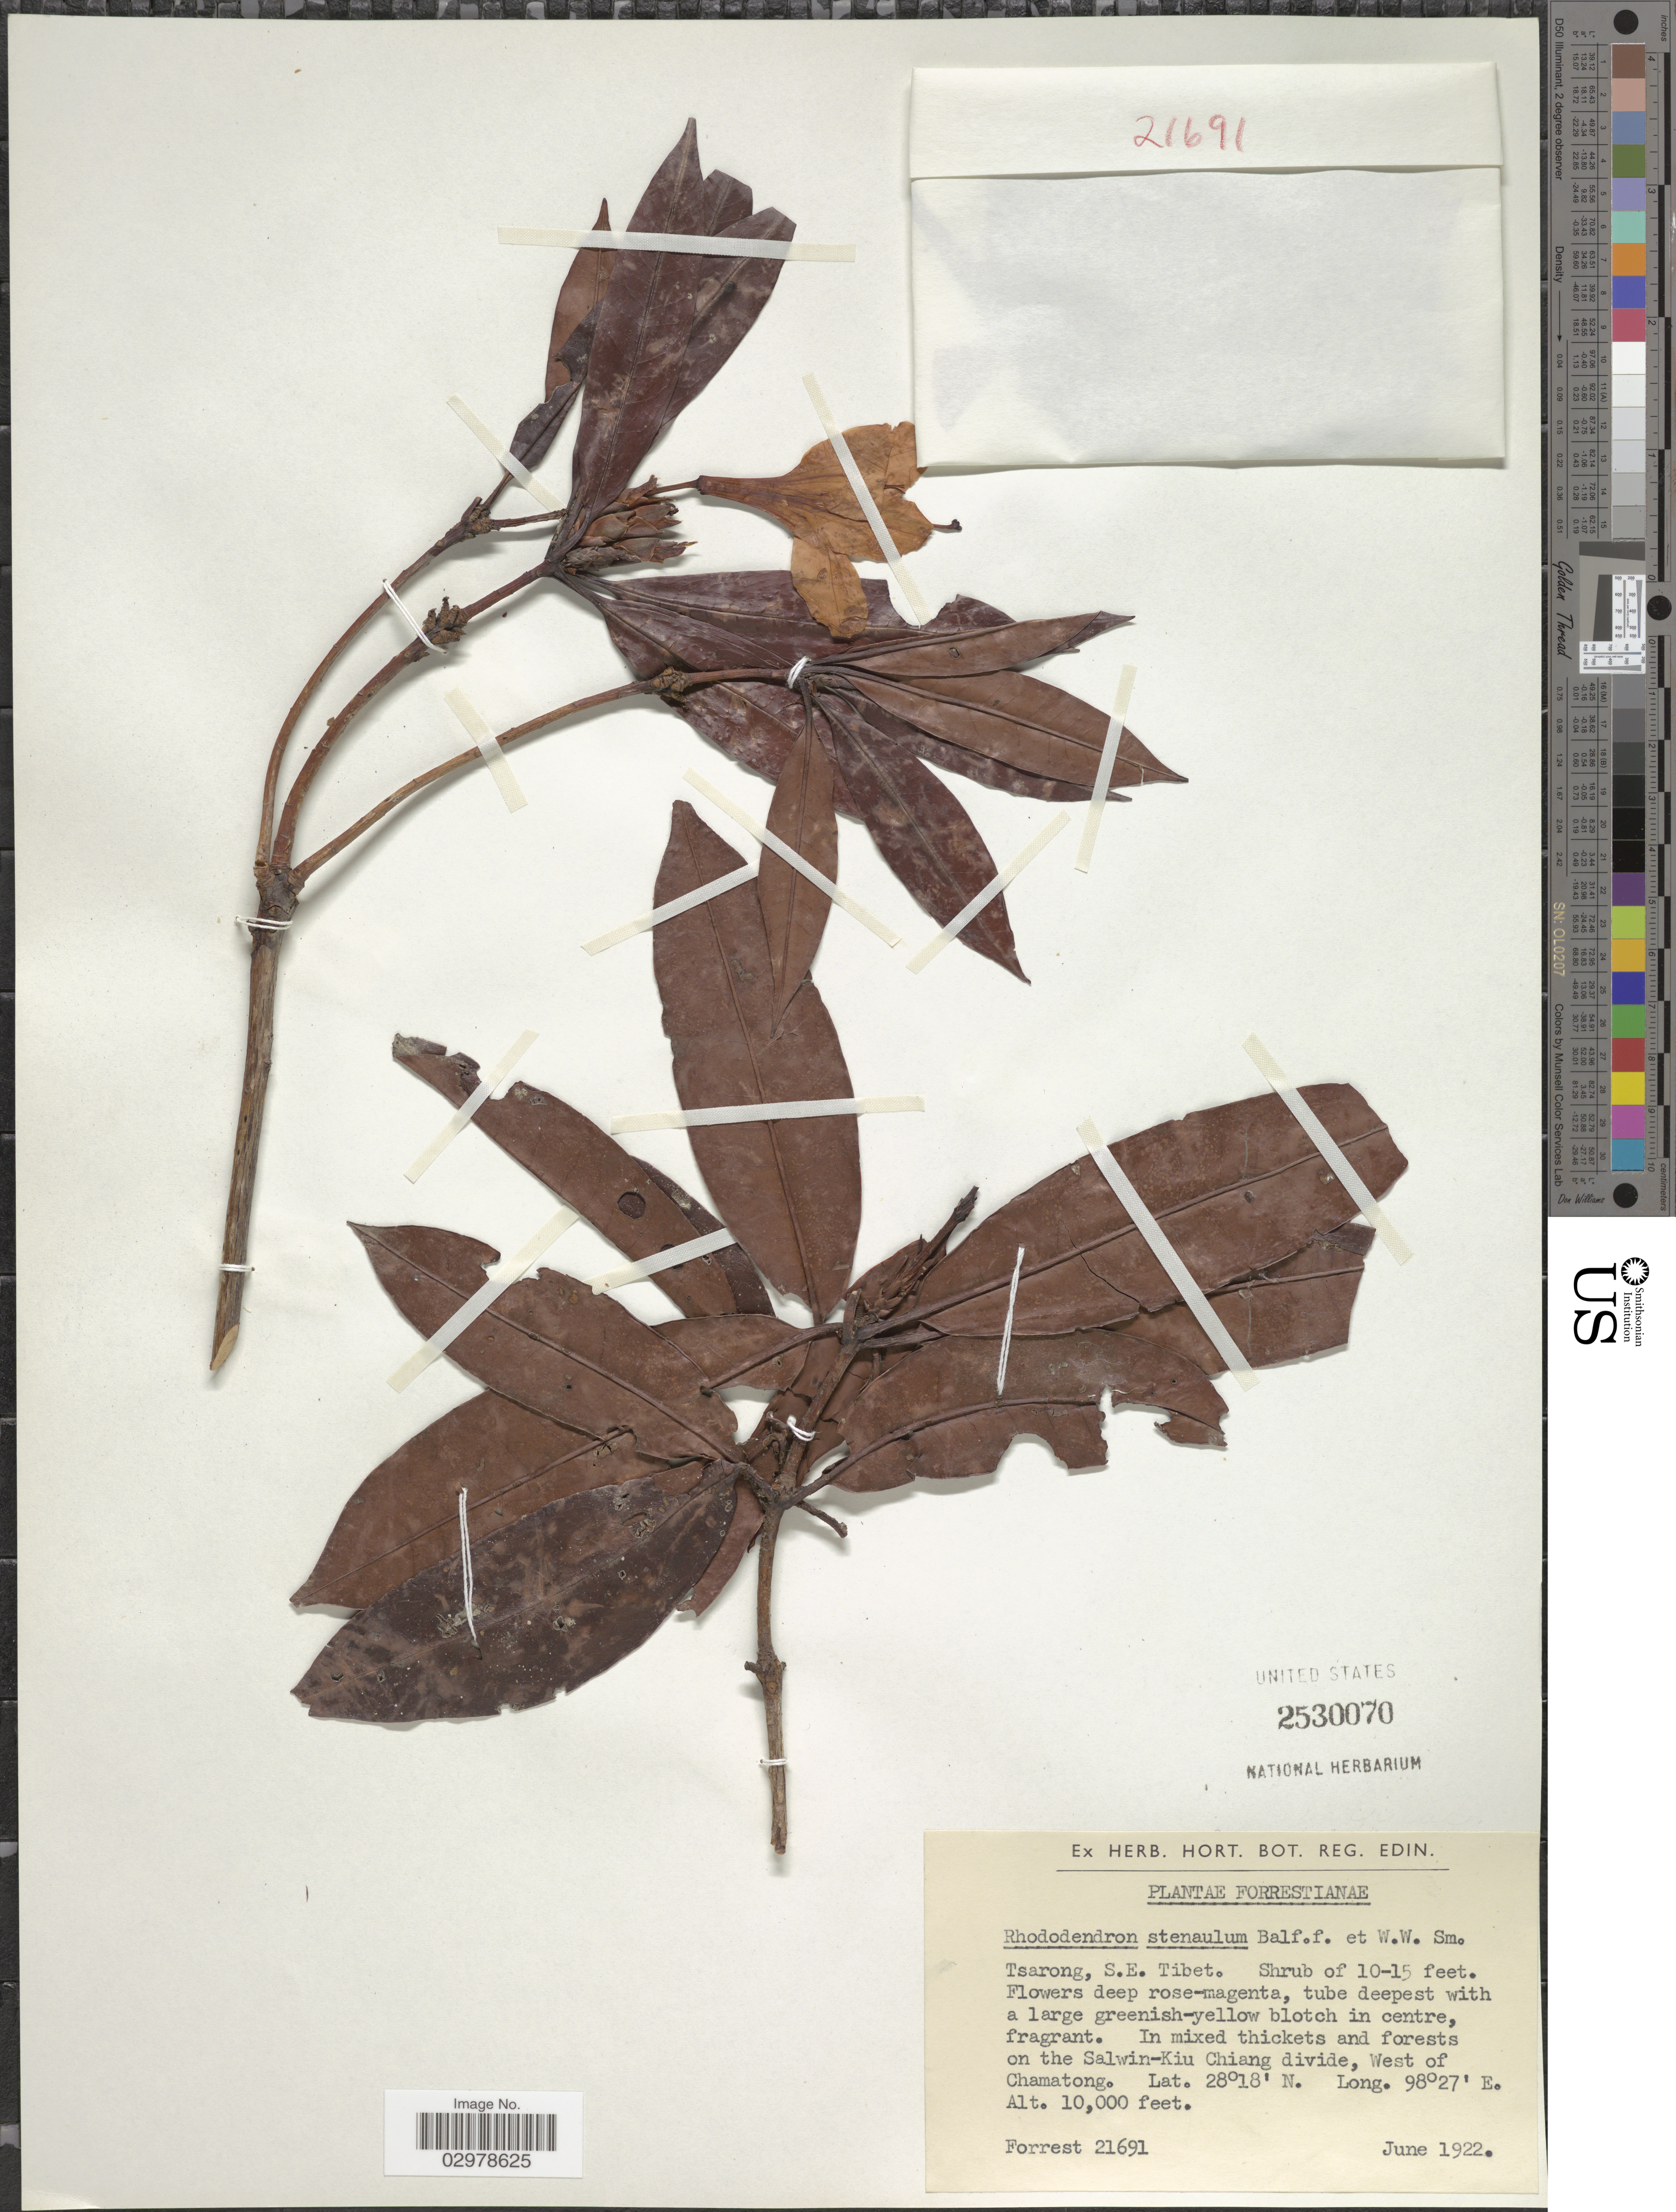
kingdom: Plantae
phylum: Tracheophyta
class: Magnoliopsida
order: Ericales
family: Ericaceae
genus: Rhododendron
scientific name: Rhododendron stenaulum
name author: Balf. f. & W.W. Sm.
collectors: -. Forrest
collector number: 21691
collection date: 1922-06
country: China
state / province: Xizang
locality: Tsarong, S.E. Tibet. In mixed thickets and forests on the Salwin-Kiu Chiang divide, West of Chamatong.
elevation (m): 3048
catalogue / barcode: US 2530070